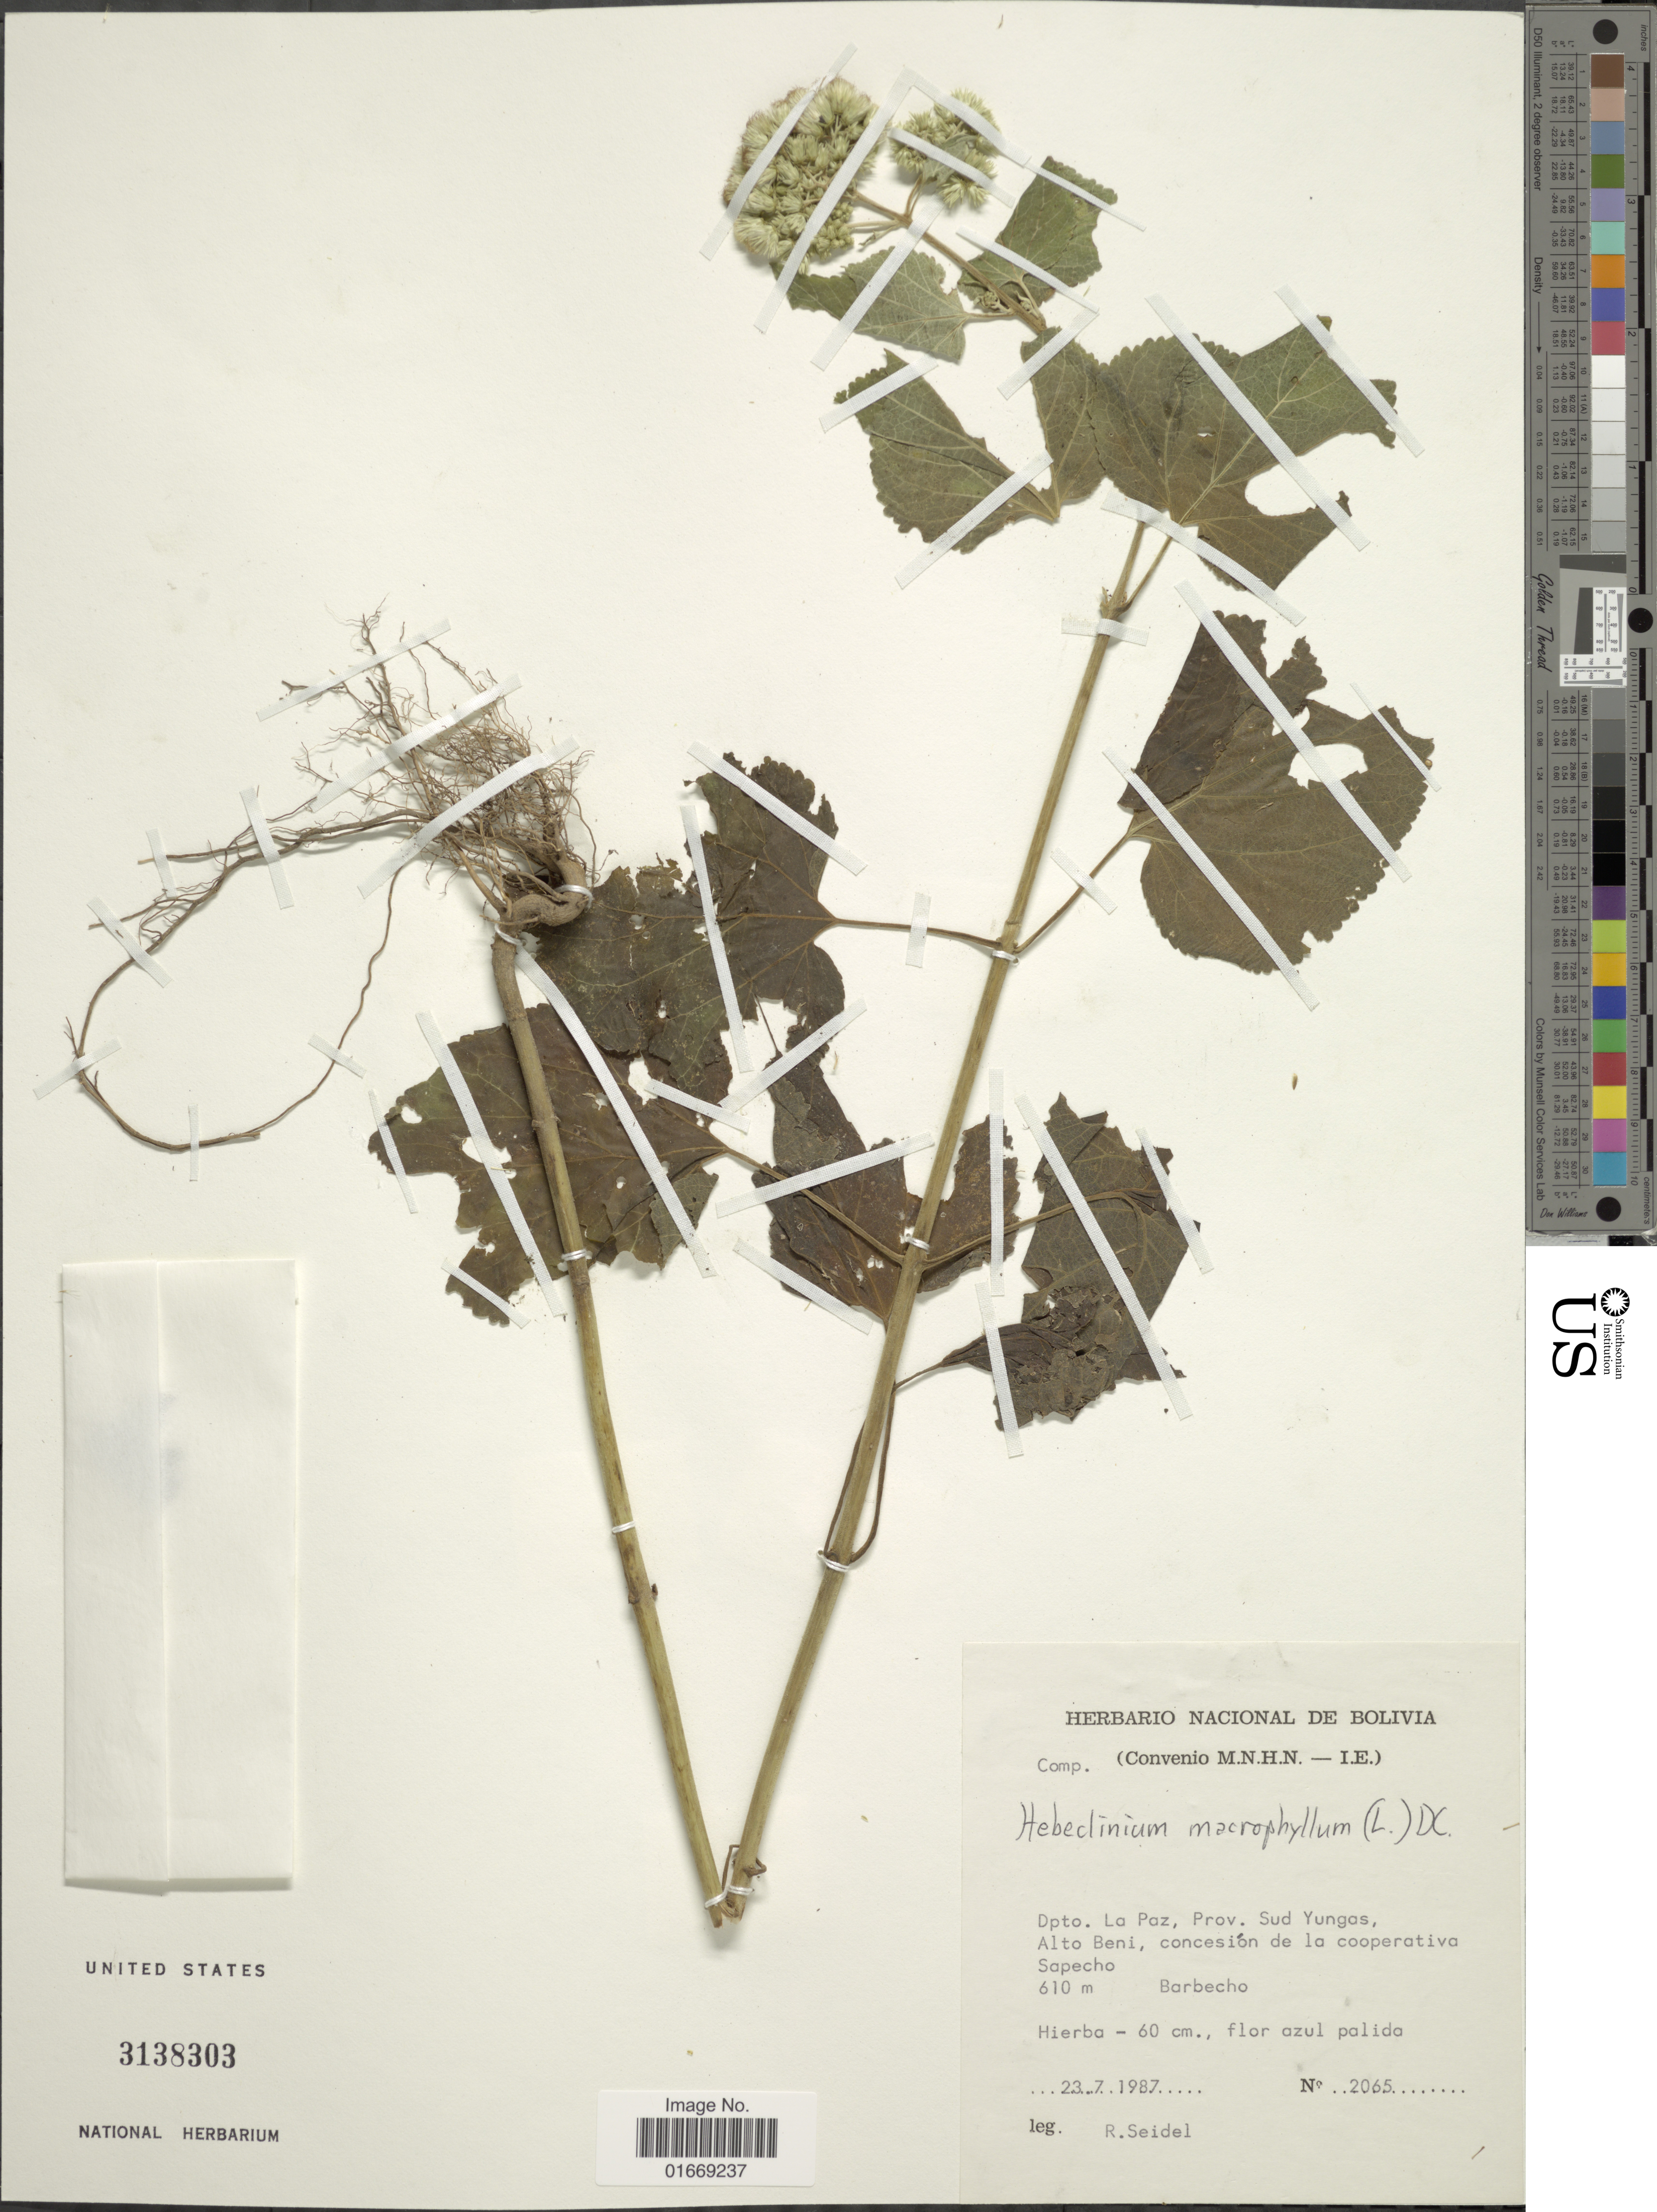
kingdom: Plantae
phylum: Tracheophyta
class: Magnoliopsida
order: Asterales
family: Asteraceae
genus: Hebeclinium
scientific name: Hebeclinium macrophyllum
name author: (L.) DC.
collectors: R. Seidel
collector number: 2065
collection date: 1987-07-23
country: Bolivia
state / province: La Paz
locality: Dpto. La Paz, Prov. Sud Yungas, Alto Beni, concesión de la cooperativa Sapecho. Barbecho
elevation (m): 610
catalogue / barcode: US 3138303